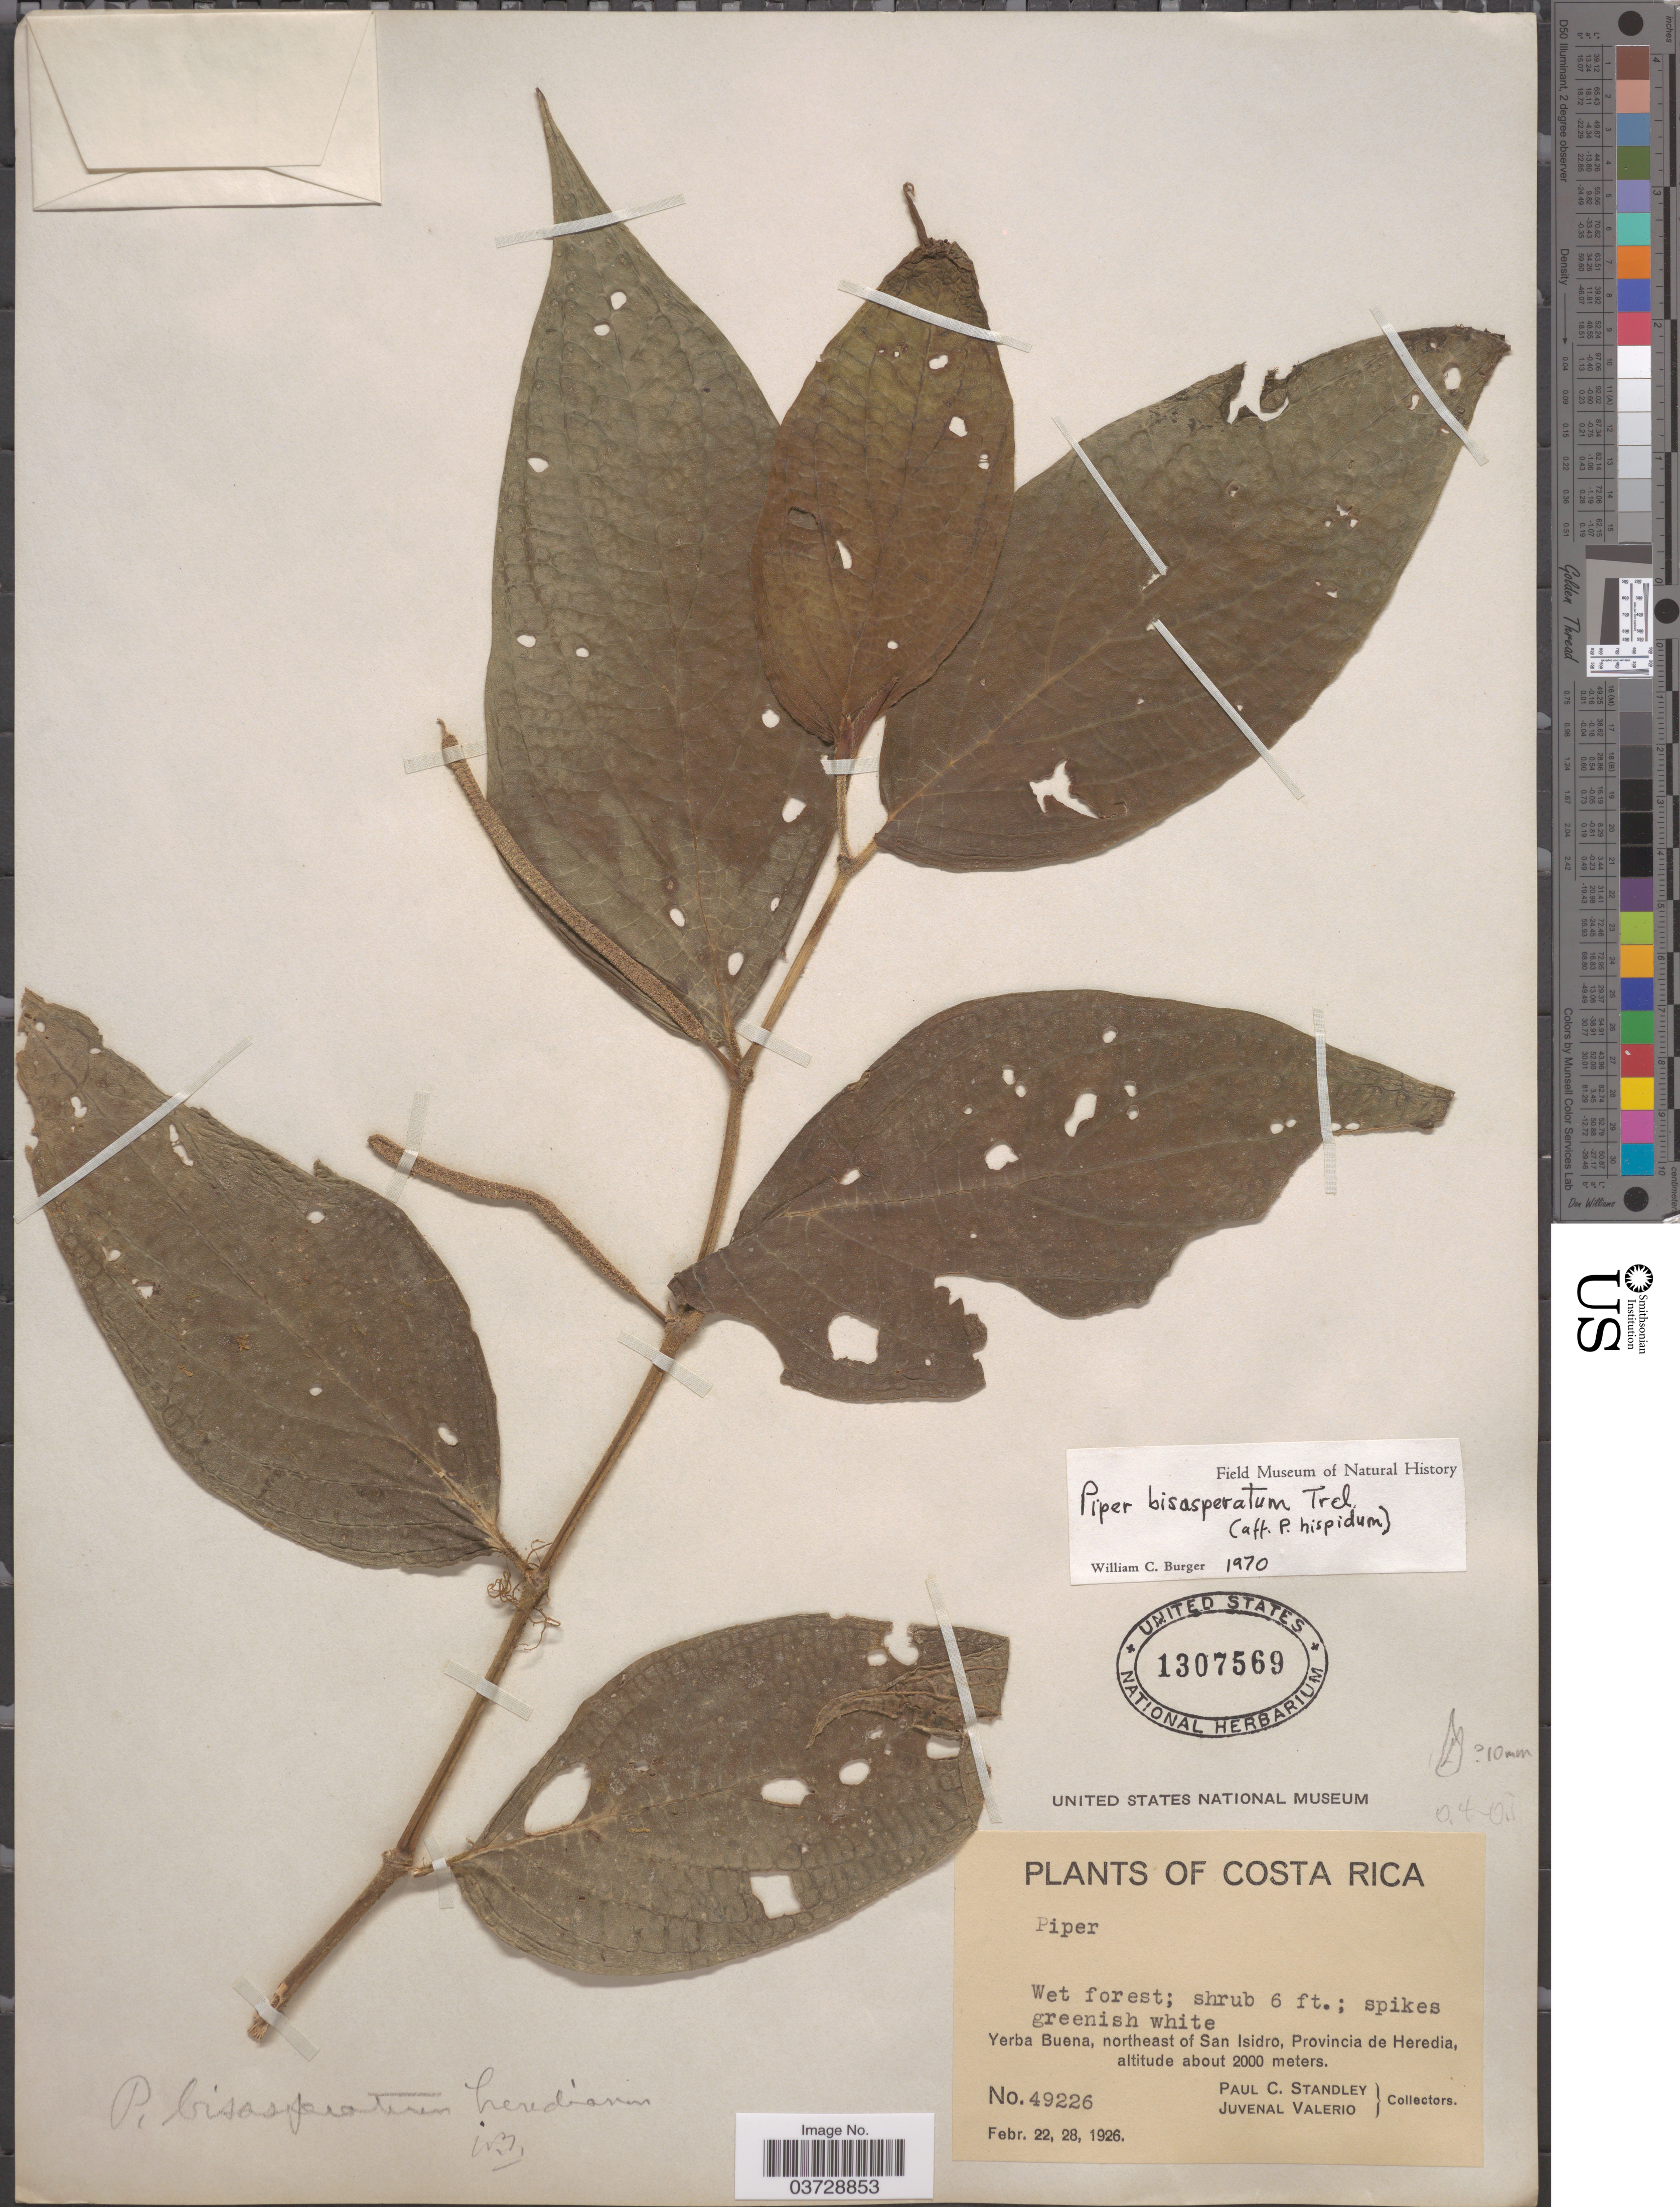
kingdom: Plantae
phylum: Tracheophyta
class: Magnoliopsida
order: Piperales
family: Piperaceae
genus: Piper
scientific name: Piper bisasperatum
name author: Trel.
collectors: P. C. Standley & J. Valerio R.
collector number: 49226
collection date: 1926-02-22/1926-02-28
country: Costa Rica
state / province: Heredia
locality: Yerba Buena, northeast of San Isidro.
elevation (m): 2000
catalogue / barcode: US 1307569